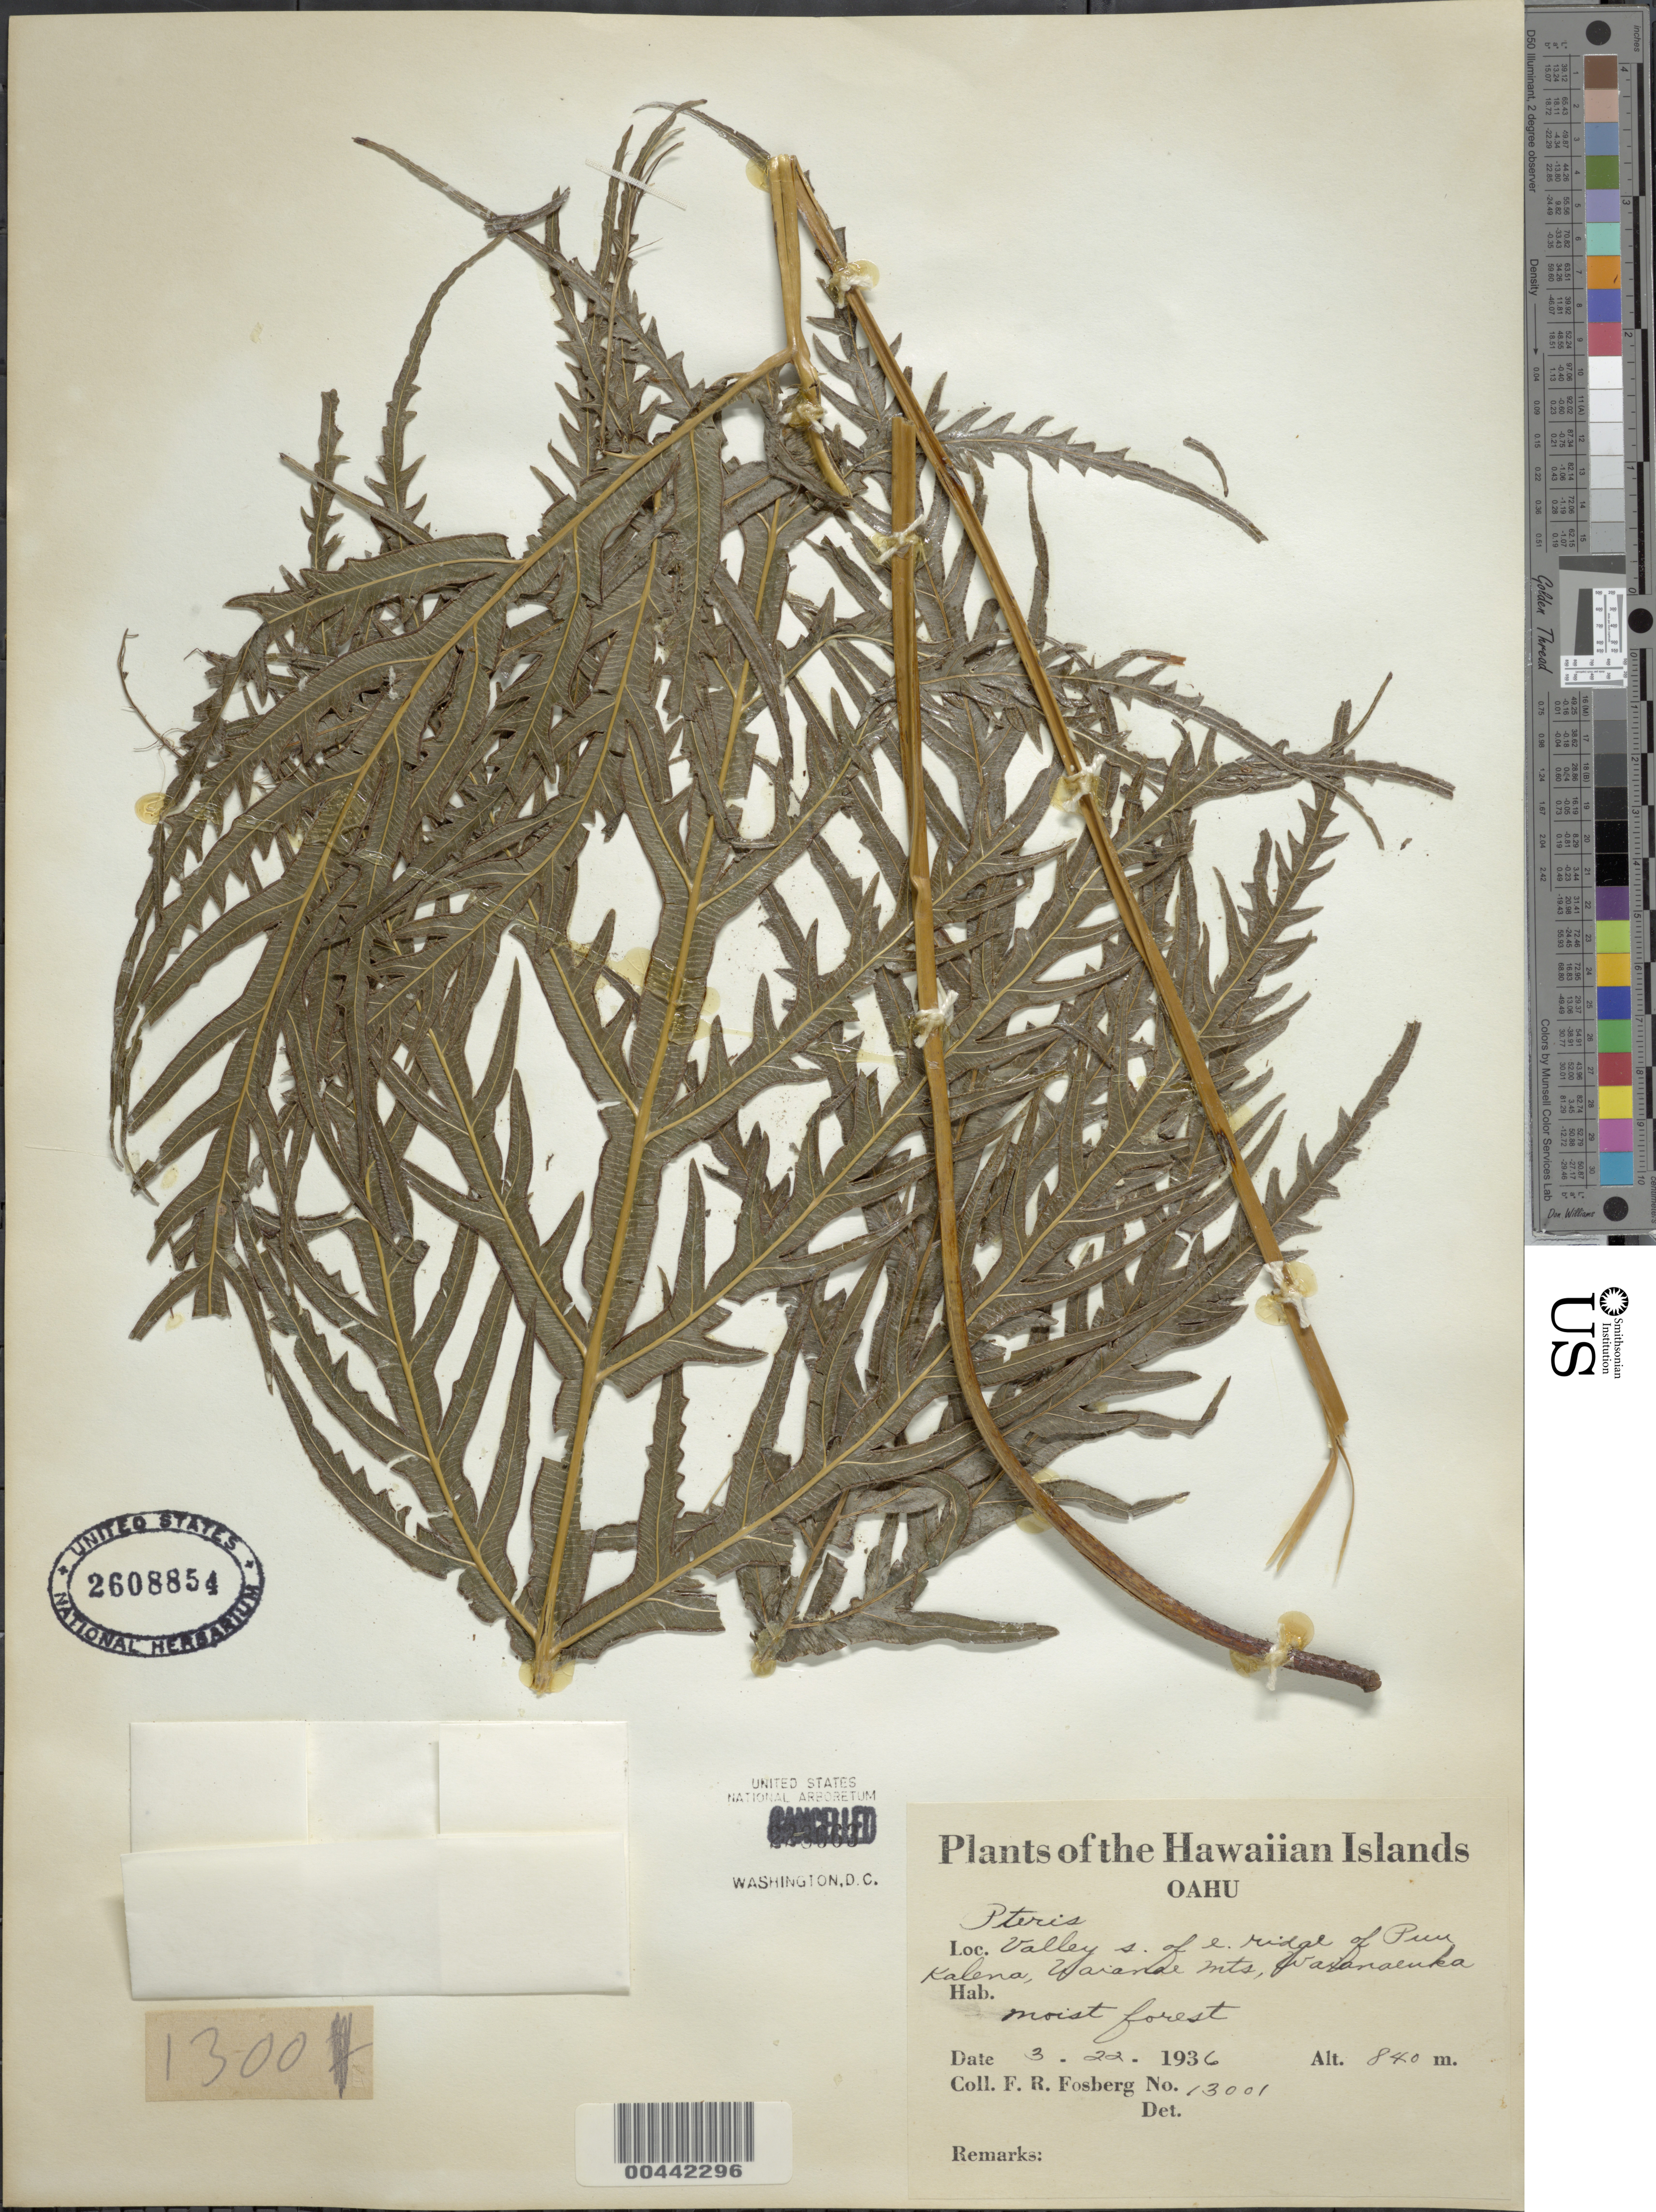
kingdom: Plantae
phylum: Tracheophyta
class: Polypodiopsida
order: Polypodiales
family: Pteridaceae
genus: Pteris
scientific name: Pteris irregularis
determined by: Palmer, D. D.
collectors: F. R. Fosberg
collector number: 13001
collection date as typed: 22 Mar 1936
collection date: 1936-03-22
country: United States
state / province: Hawaii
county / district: Honolulu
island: Oahu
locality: Valley S of E ridge of Puu Kalena, Waianae Mts., Waianaeuka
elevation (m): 840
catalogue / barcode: US 2608854